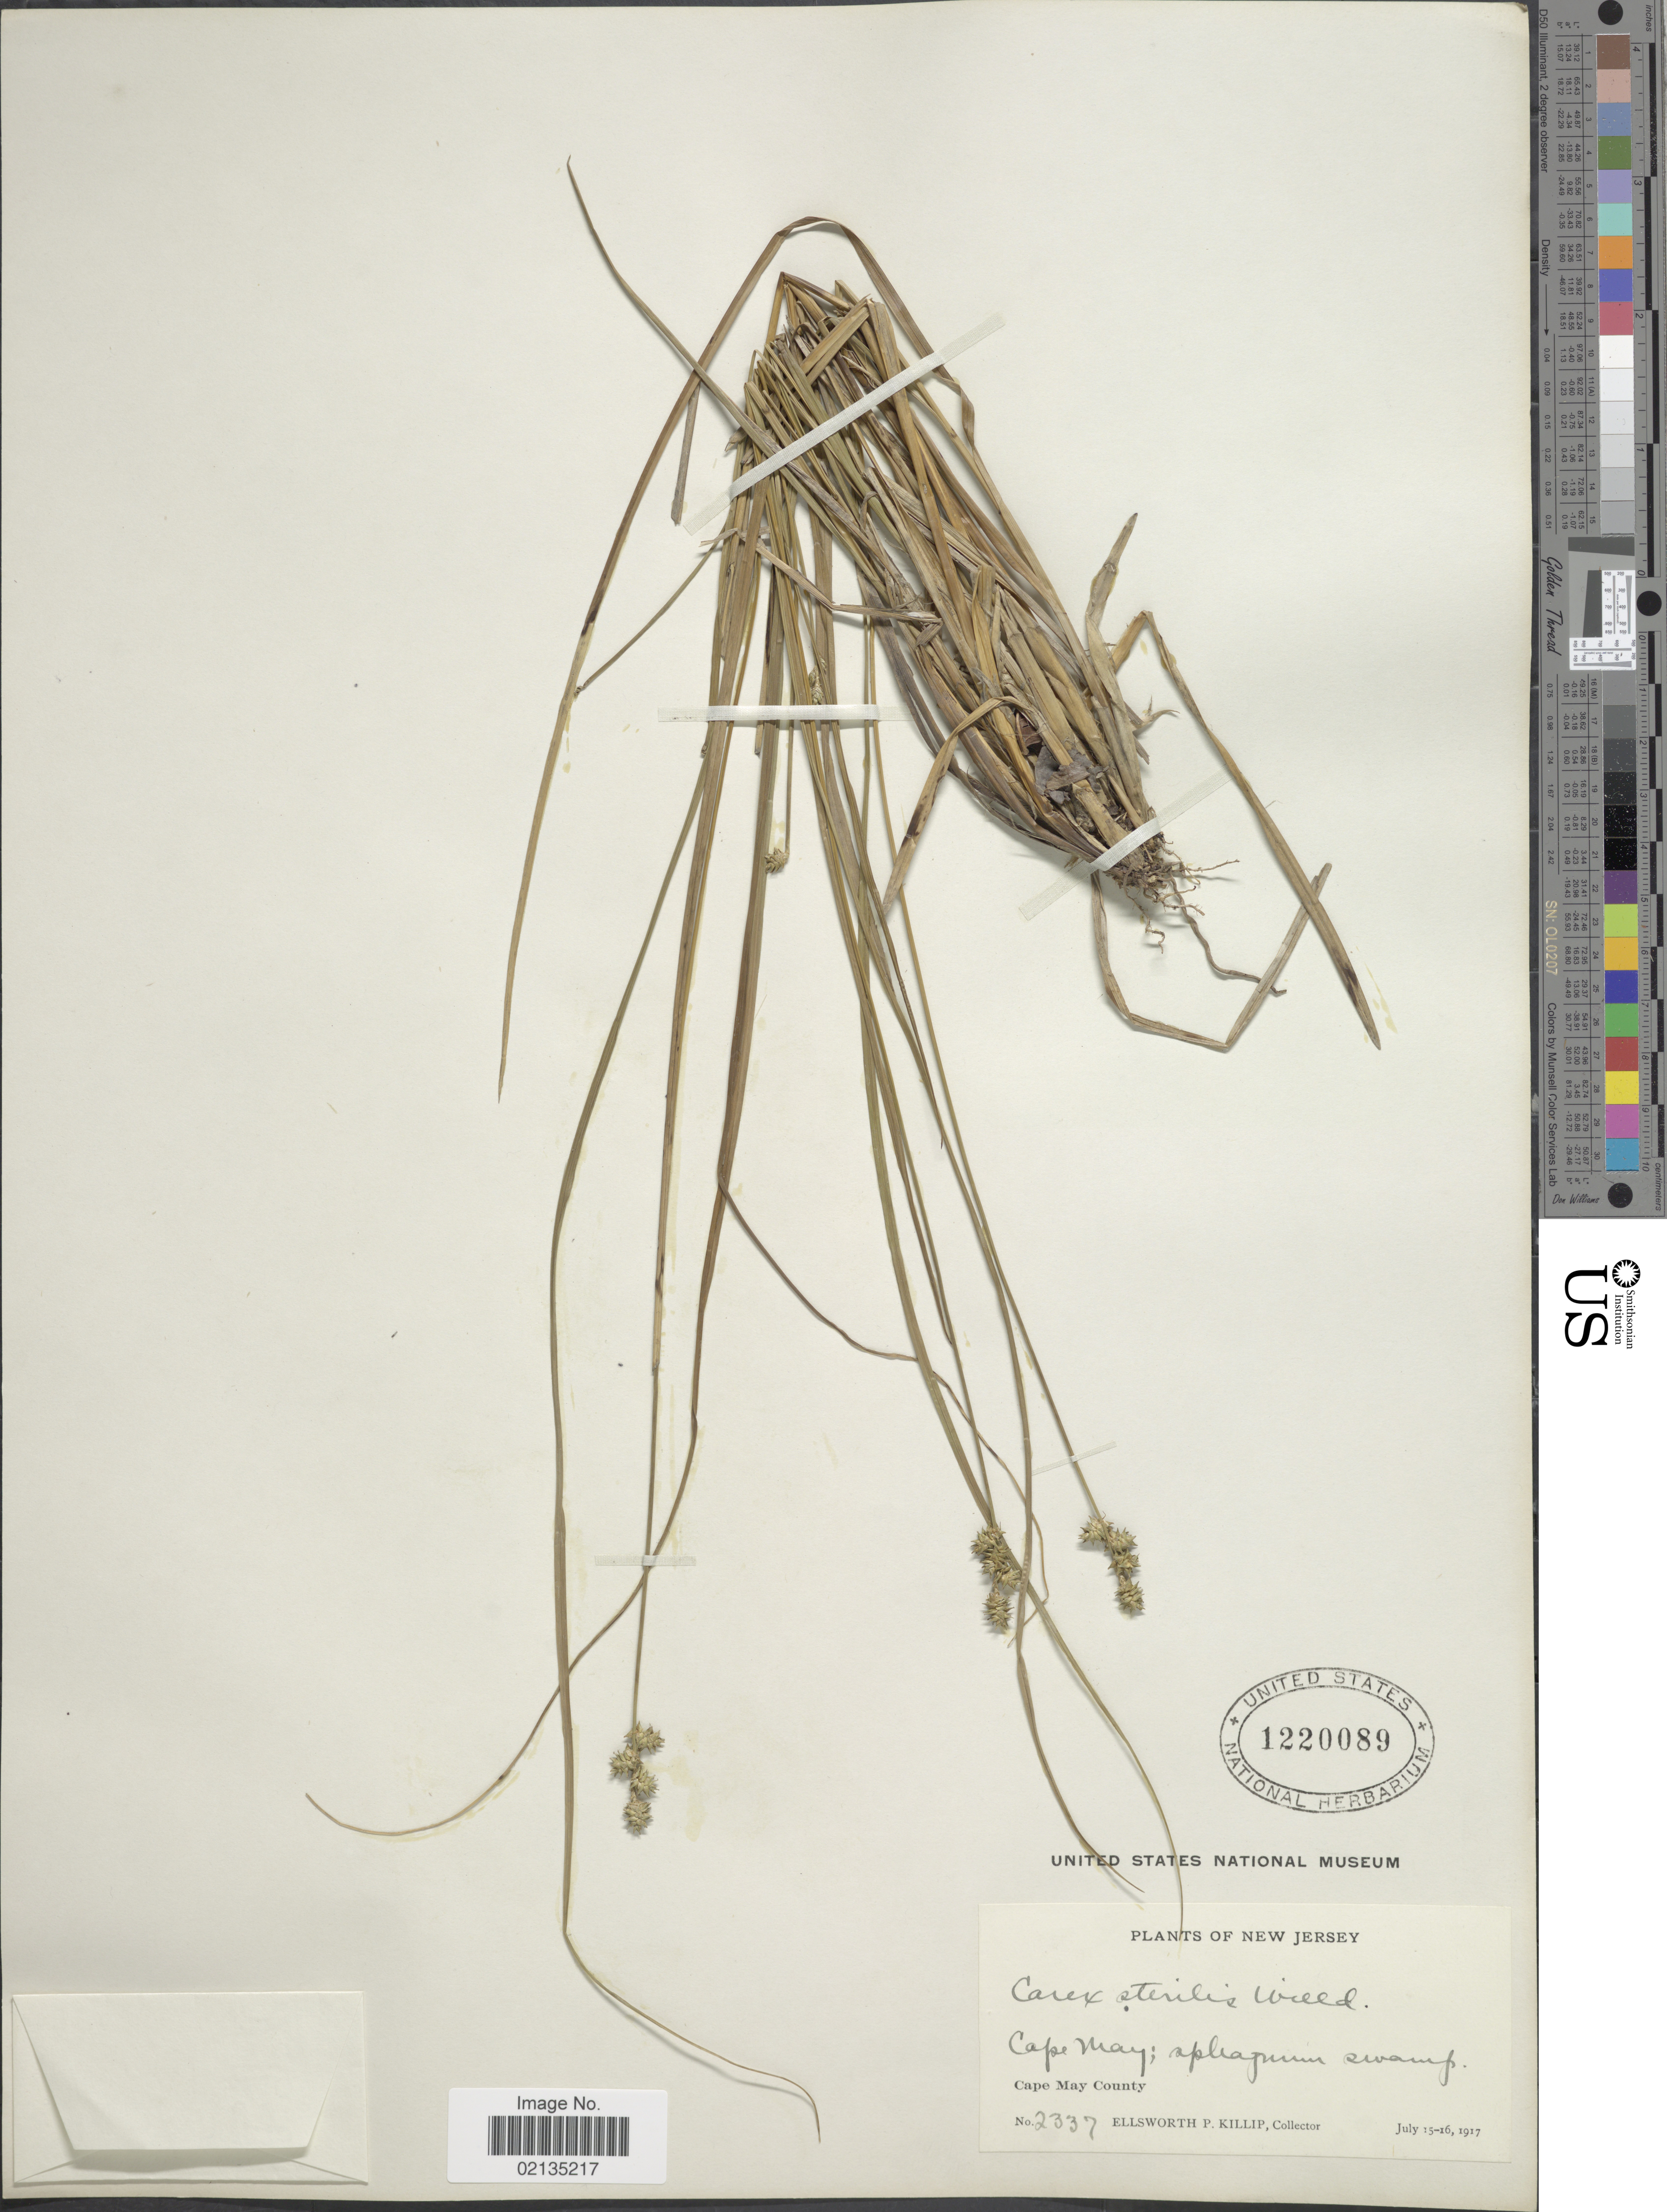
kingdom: Plantae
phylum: Tracheophyta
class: Liliopsida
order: Poales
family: Cyperaceae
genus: Carex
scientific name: Carex sterilis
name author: Willd.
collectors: E. P. Killip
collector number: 2337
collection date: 1917-07-15/1917-07-16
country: United States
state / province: New Jersey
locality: New Jersey. Cape May; sphagnum swamp, Cape May County.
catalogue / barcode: US 1220089